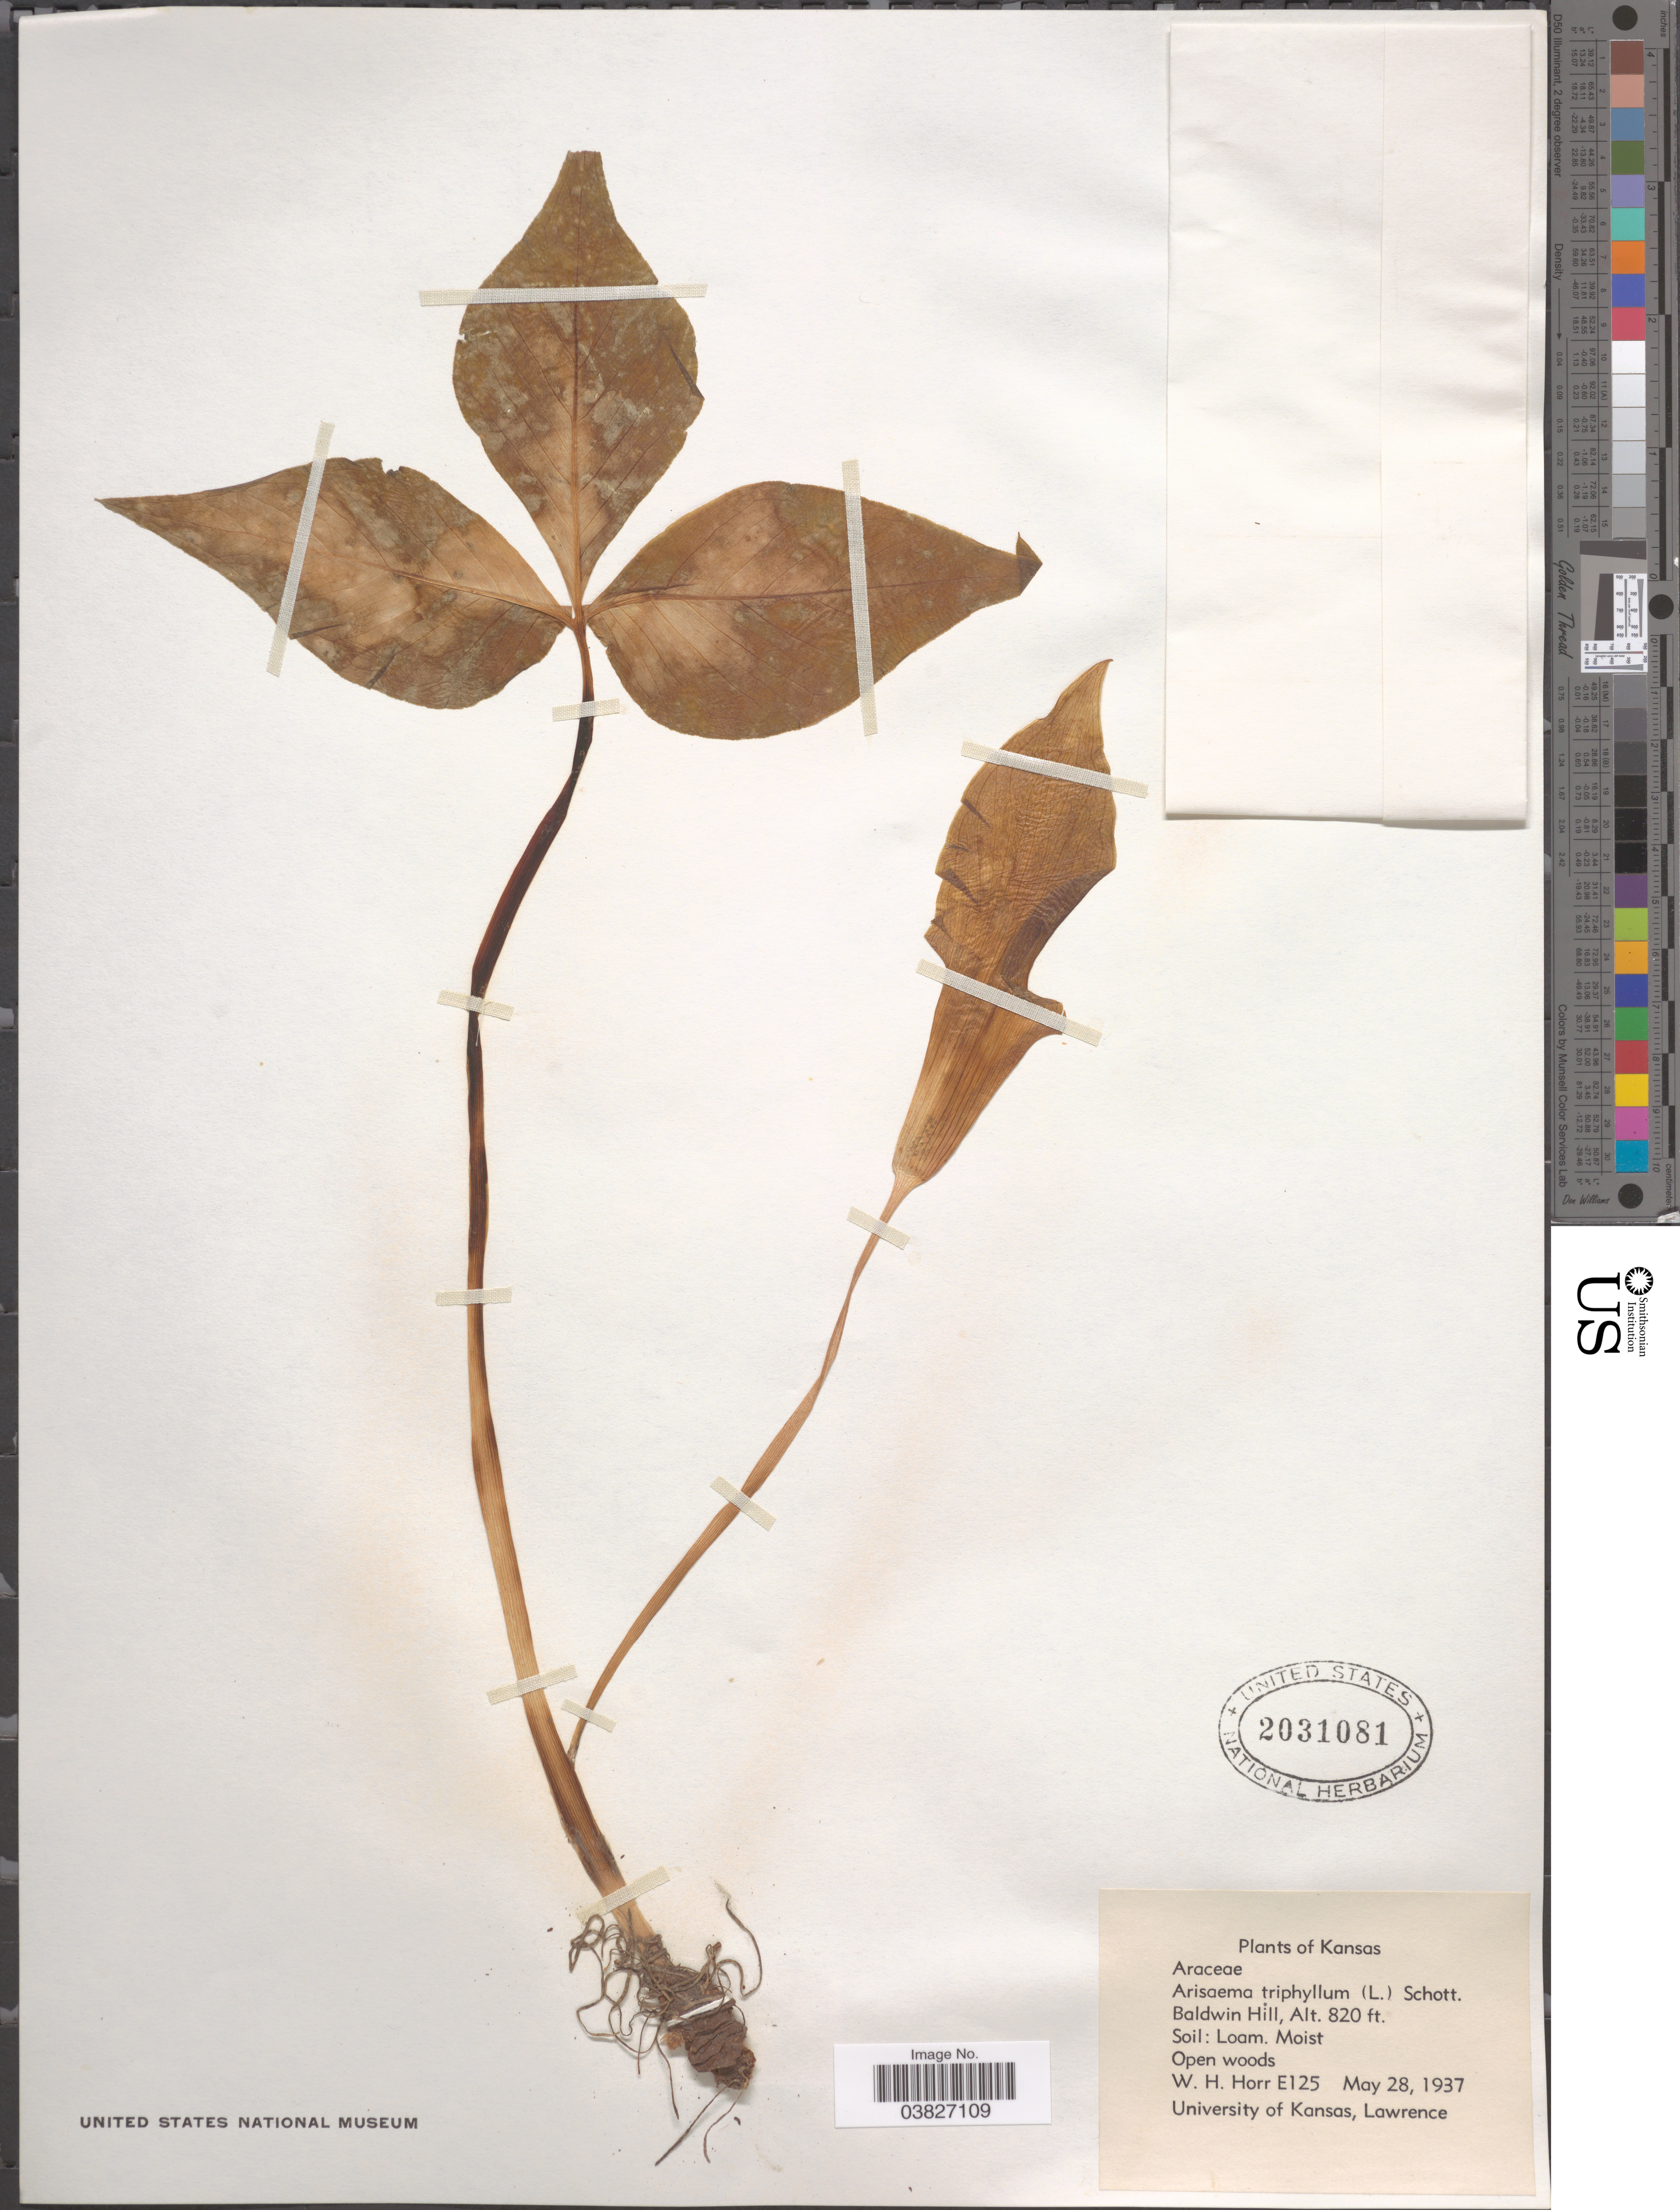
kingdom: Plantae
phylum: Tracheophyta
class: Liliopsida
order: Alismatales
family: Araceae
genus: Arisaema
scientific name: Arisaema triphyllum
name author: (L.) Schott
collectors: W. H. Horr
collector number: E125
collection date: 1937-05-28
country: United States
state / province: Kansas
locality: Baldwin Hill.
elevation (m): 250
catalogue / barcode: US 2031081